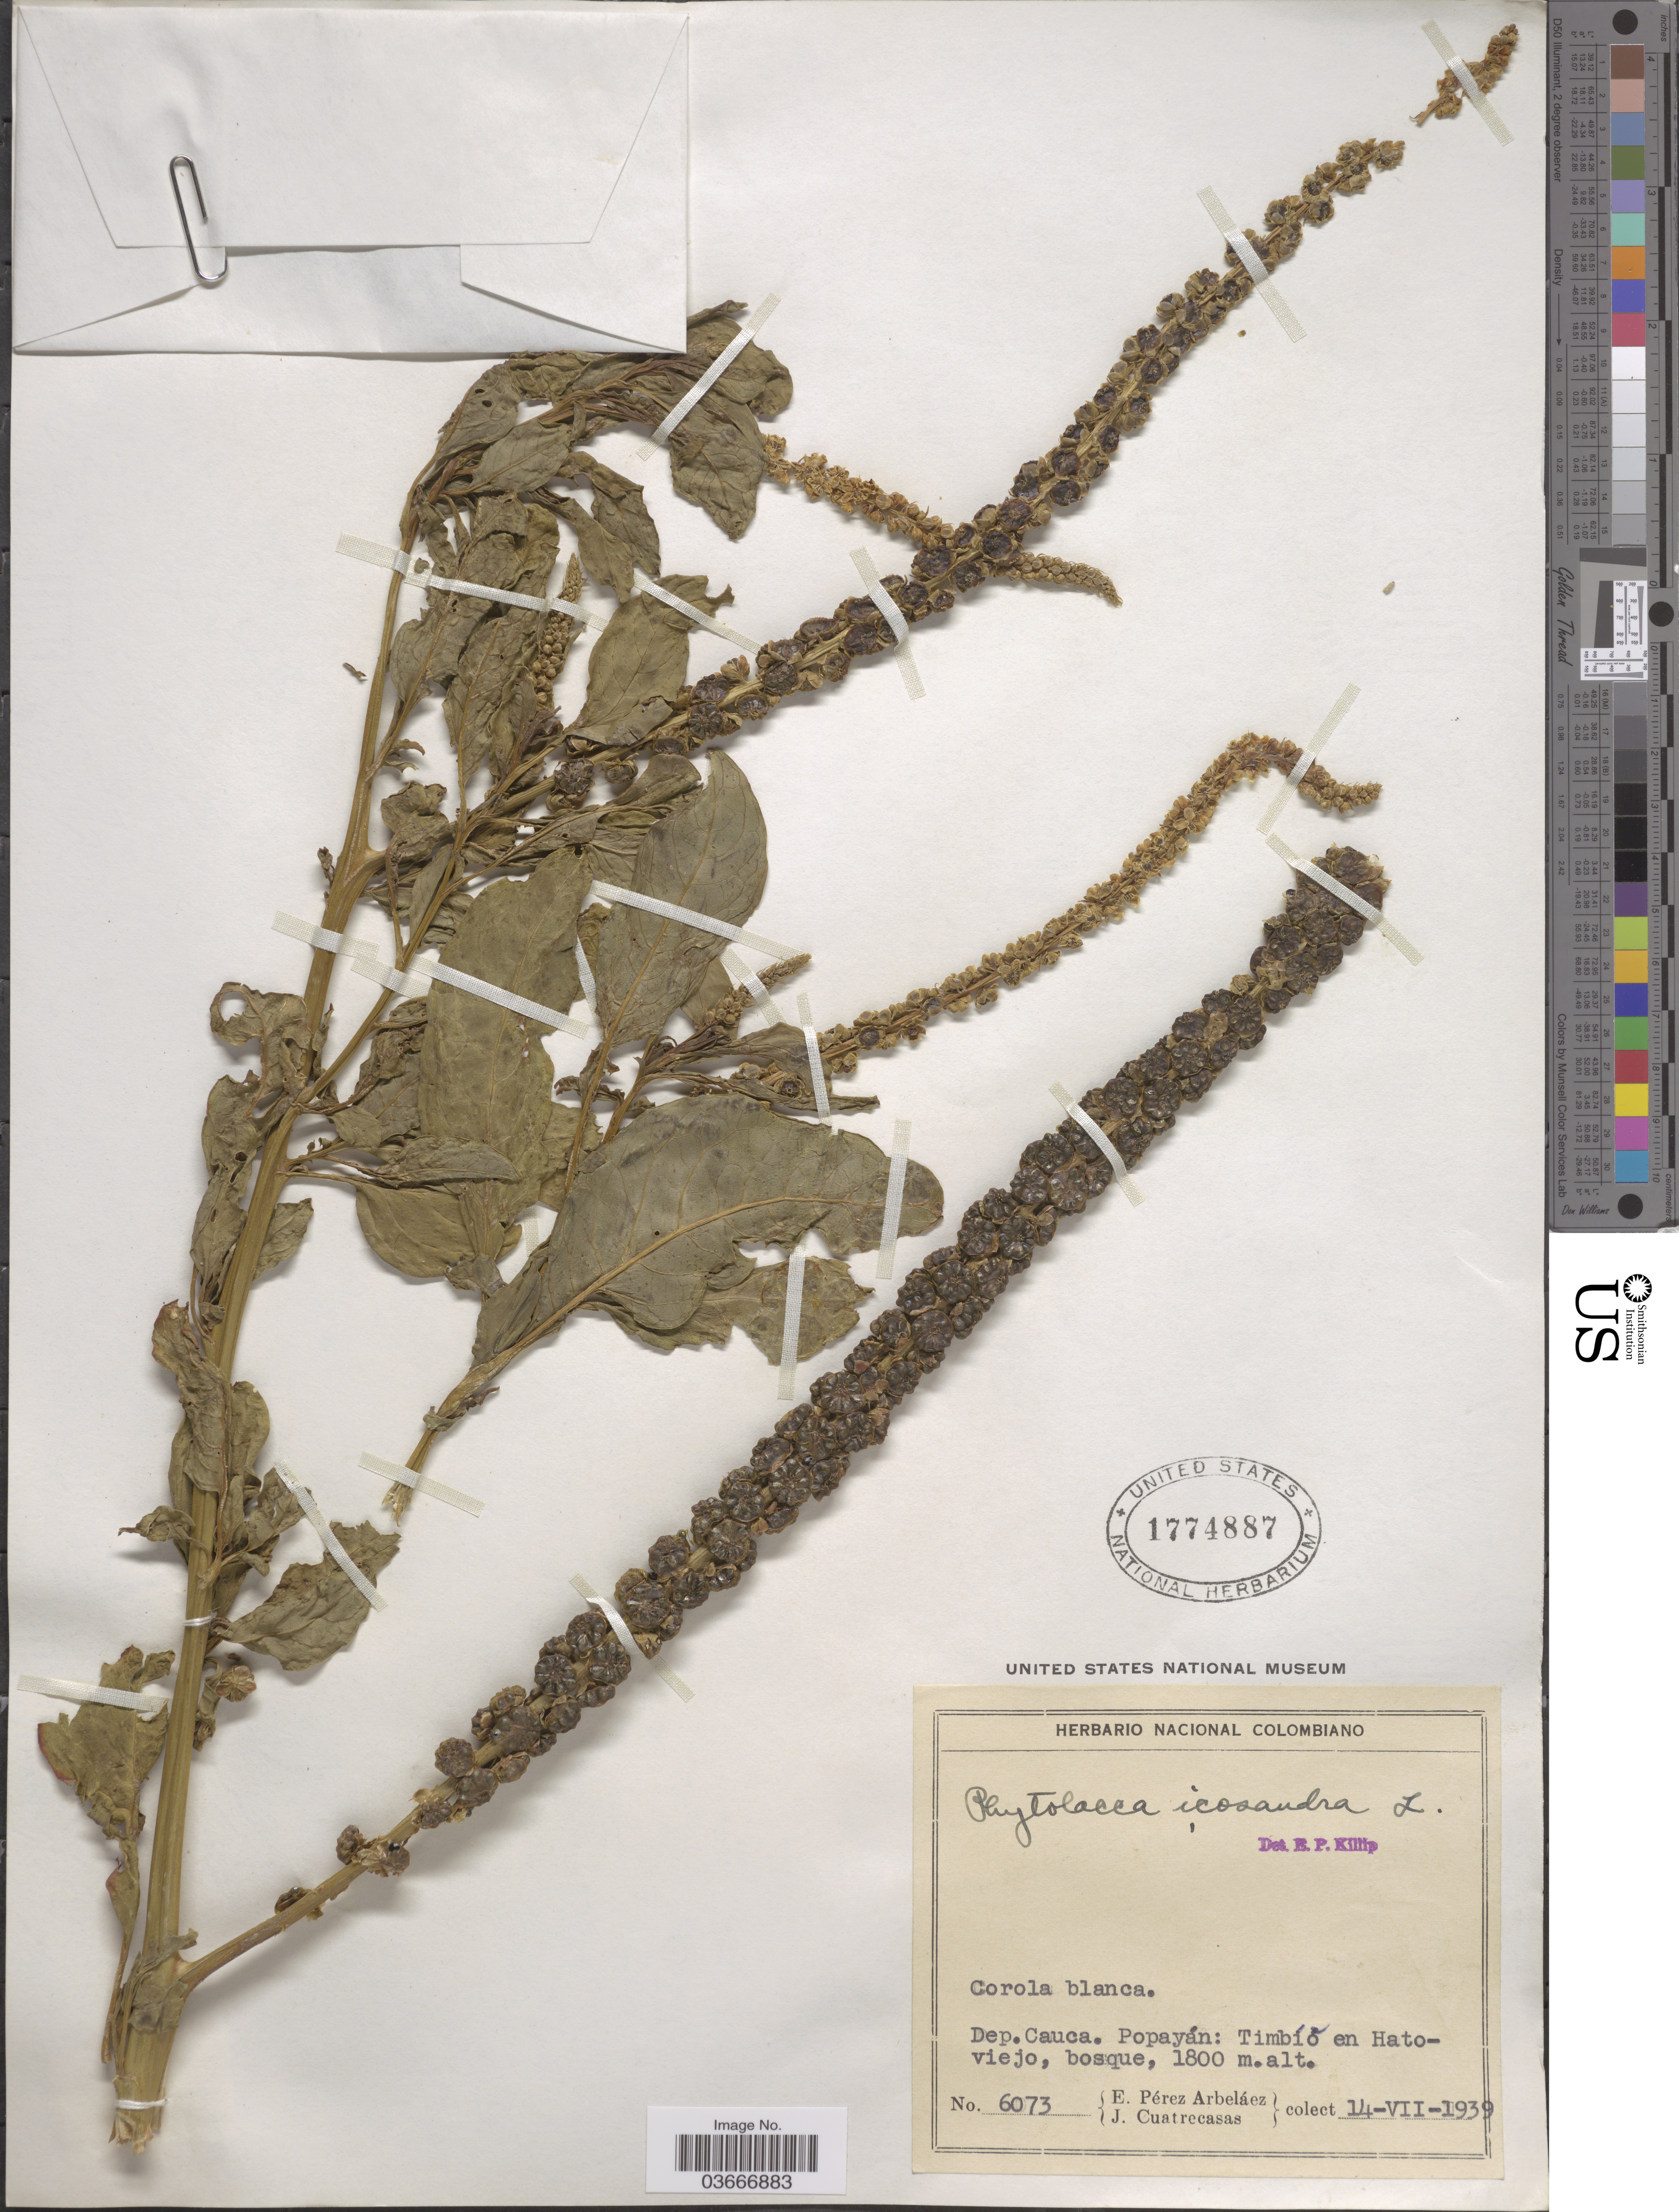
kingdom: Plantae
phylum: Tracheophyta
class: Magnoliopsida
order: Caryophyllales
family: Phytolaccaceae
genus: Phytolacca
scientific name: Phytolacca icosandra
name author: L.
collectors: E. Pérez Arbeláez & J. Cuatrecasas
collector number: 6073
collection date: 1939-07-14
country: Colombia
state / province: Cauca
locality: Dep. Cauca. Popayán: Timbío en Hatoviejo, bosque.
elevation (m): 1800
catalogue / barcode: US 1774887